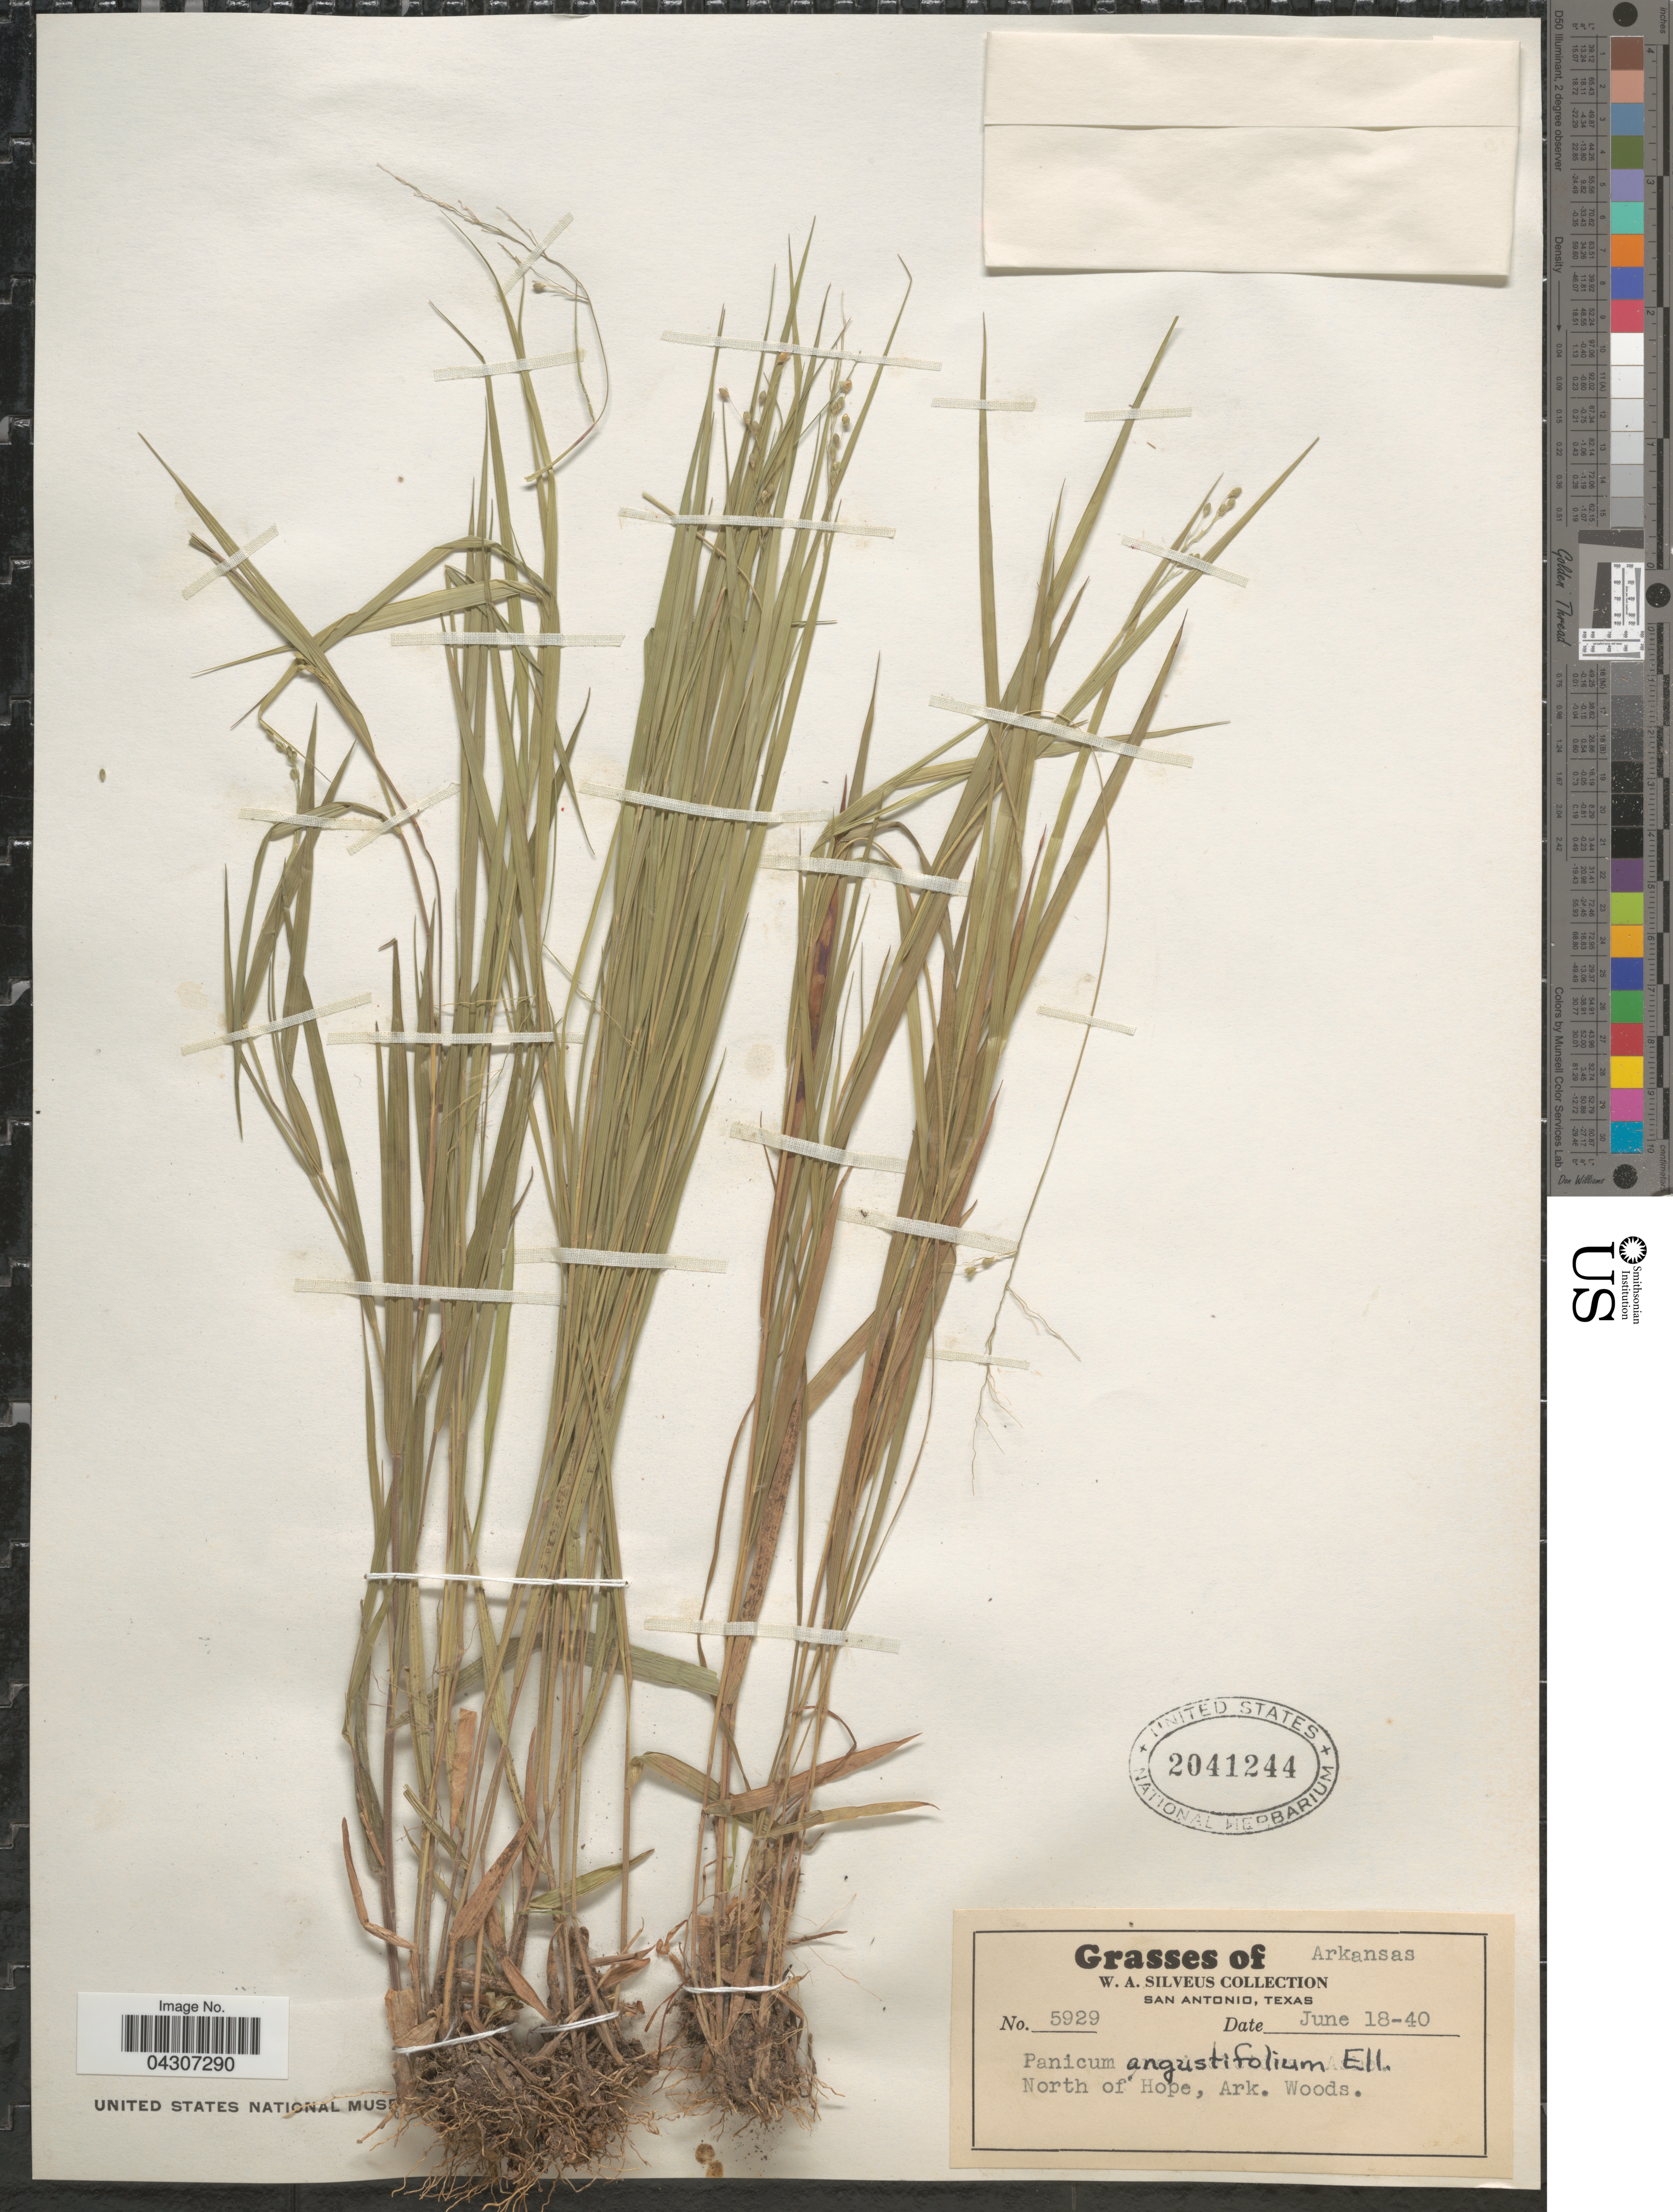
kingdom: Plantae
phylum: Tracheophyta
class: Liliopsida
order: Poales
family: Poaceae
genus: Dichanthelium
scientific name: Dichanthelium aciculare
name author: (Desv. ex Poir.) Gould & C.A. Clark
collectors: W. Silveus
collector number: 5929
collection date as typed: Transcribed d/m/y: 18/6/40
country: United States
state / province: Arkansas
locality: North of Hope.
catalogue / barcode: US 2041244